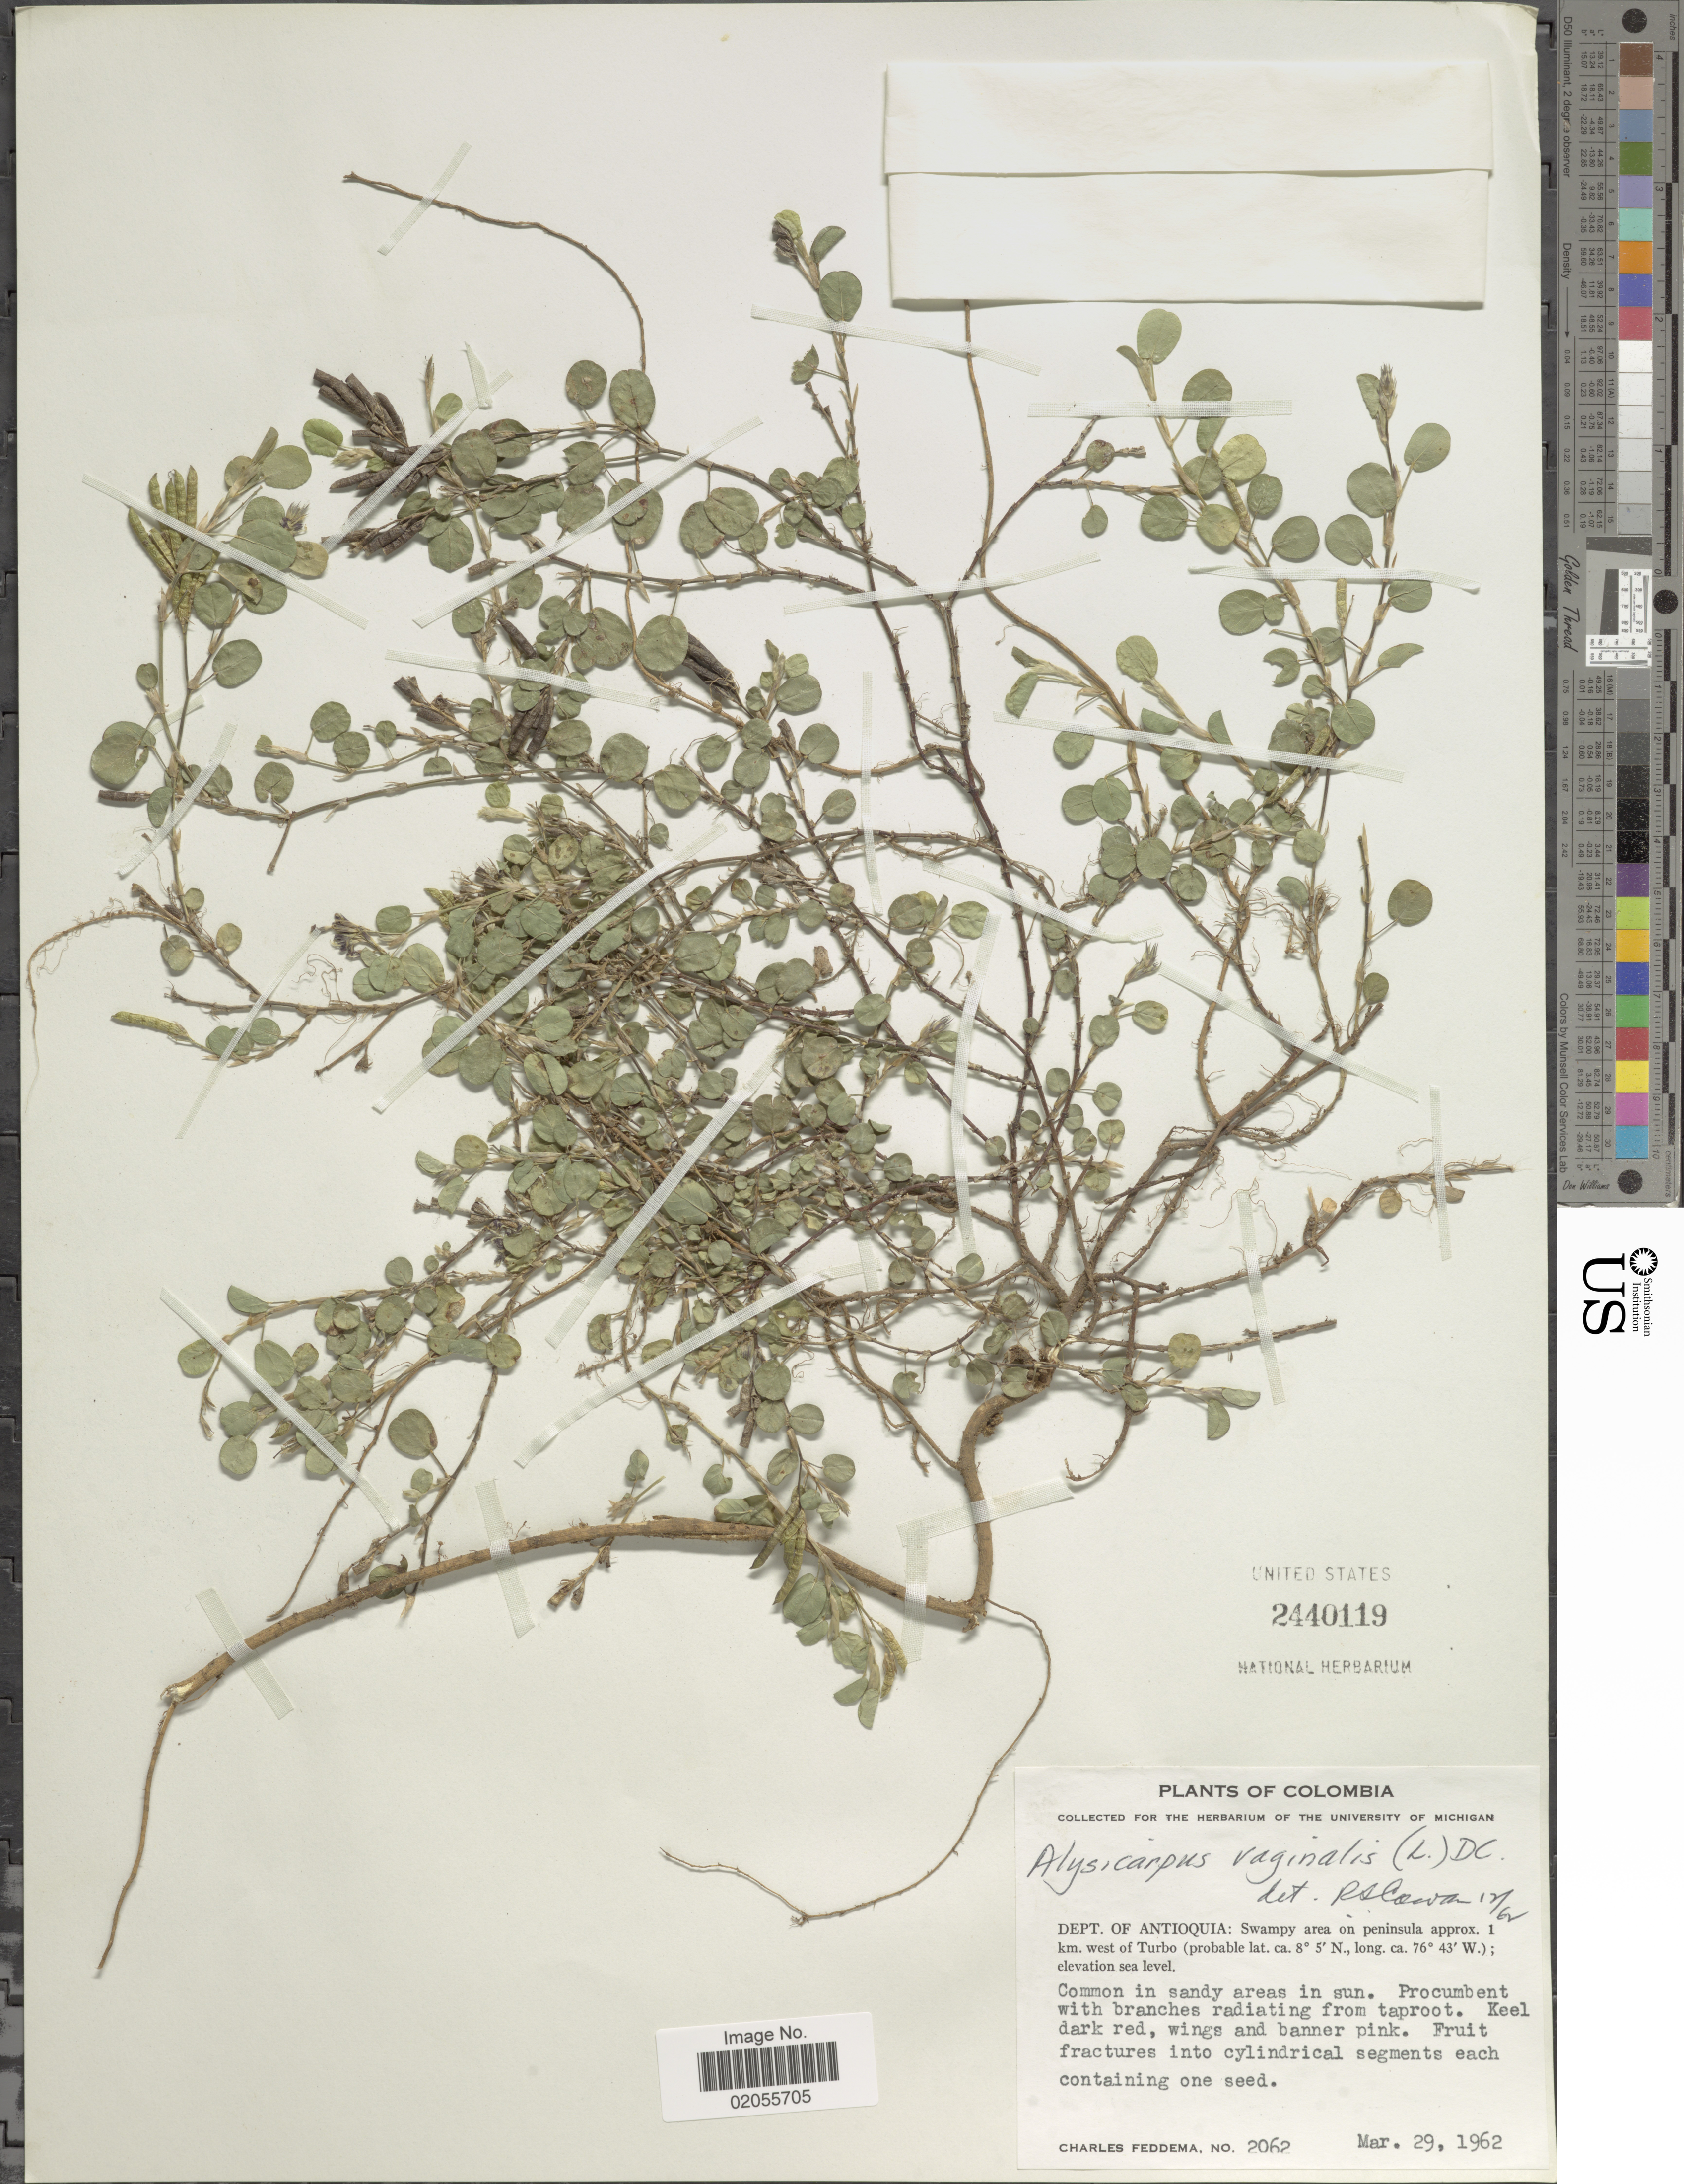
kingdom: Plantae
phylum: Tracheophyta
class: Magnoliopsida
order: Fabales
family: Fabaceae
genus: Alysicarpus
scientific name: Alysicarpus vaginalis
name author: (L.) DC.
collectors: C. Feddema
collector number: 2062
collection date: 1962-03-29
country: Colombia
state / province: Antioquia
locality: Approx. 1 km. west of Turbo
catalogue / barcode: US 2440119